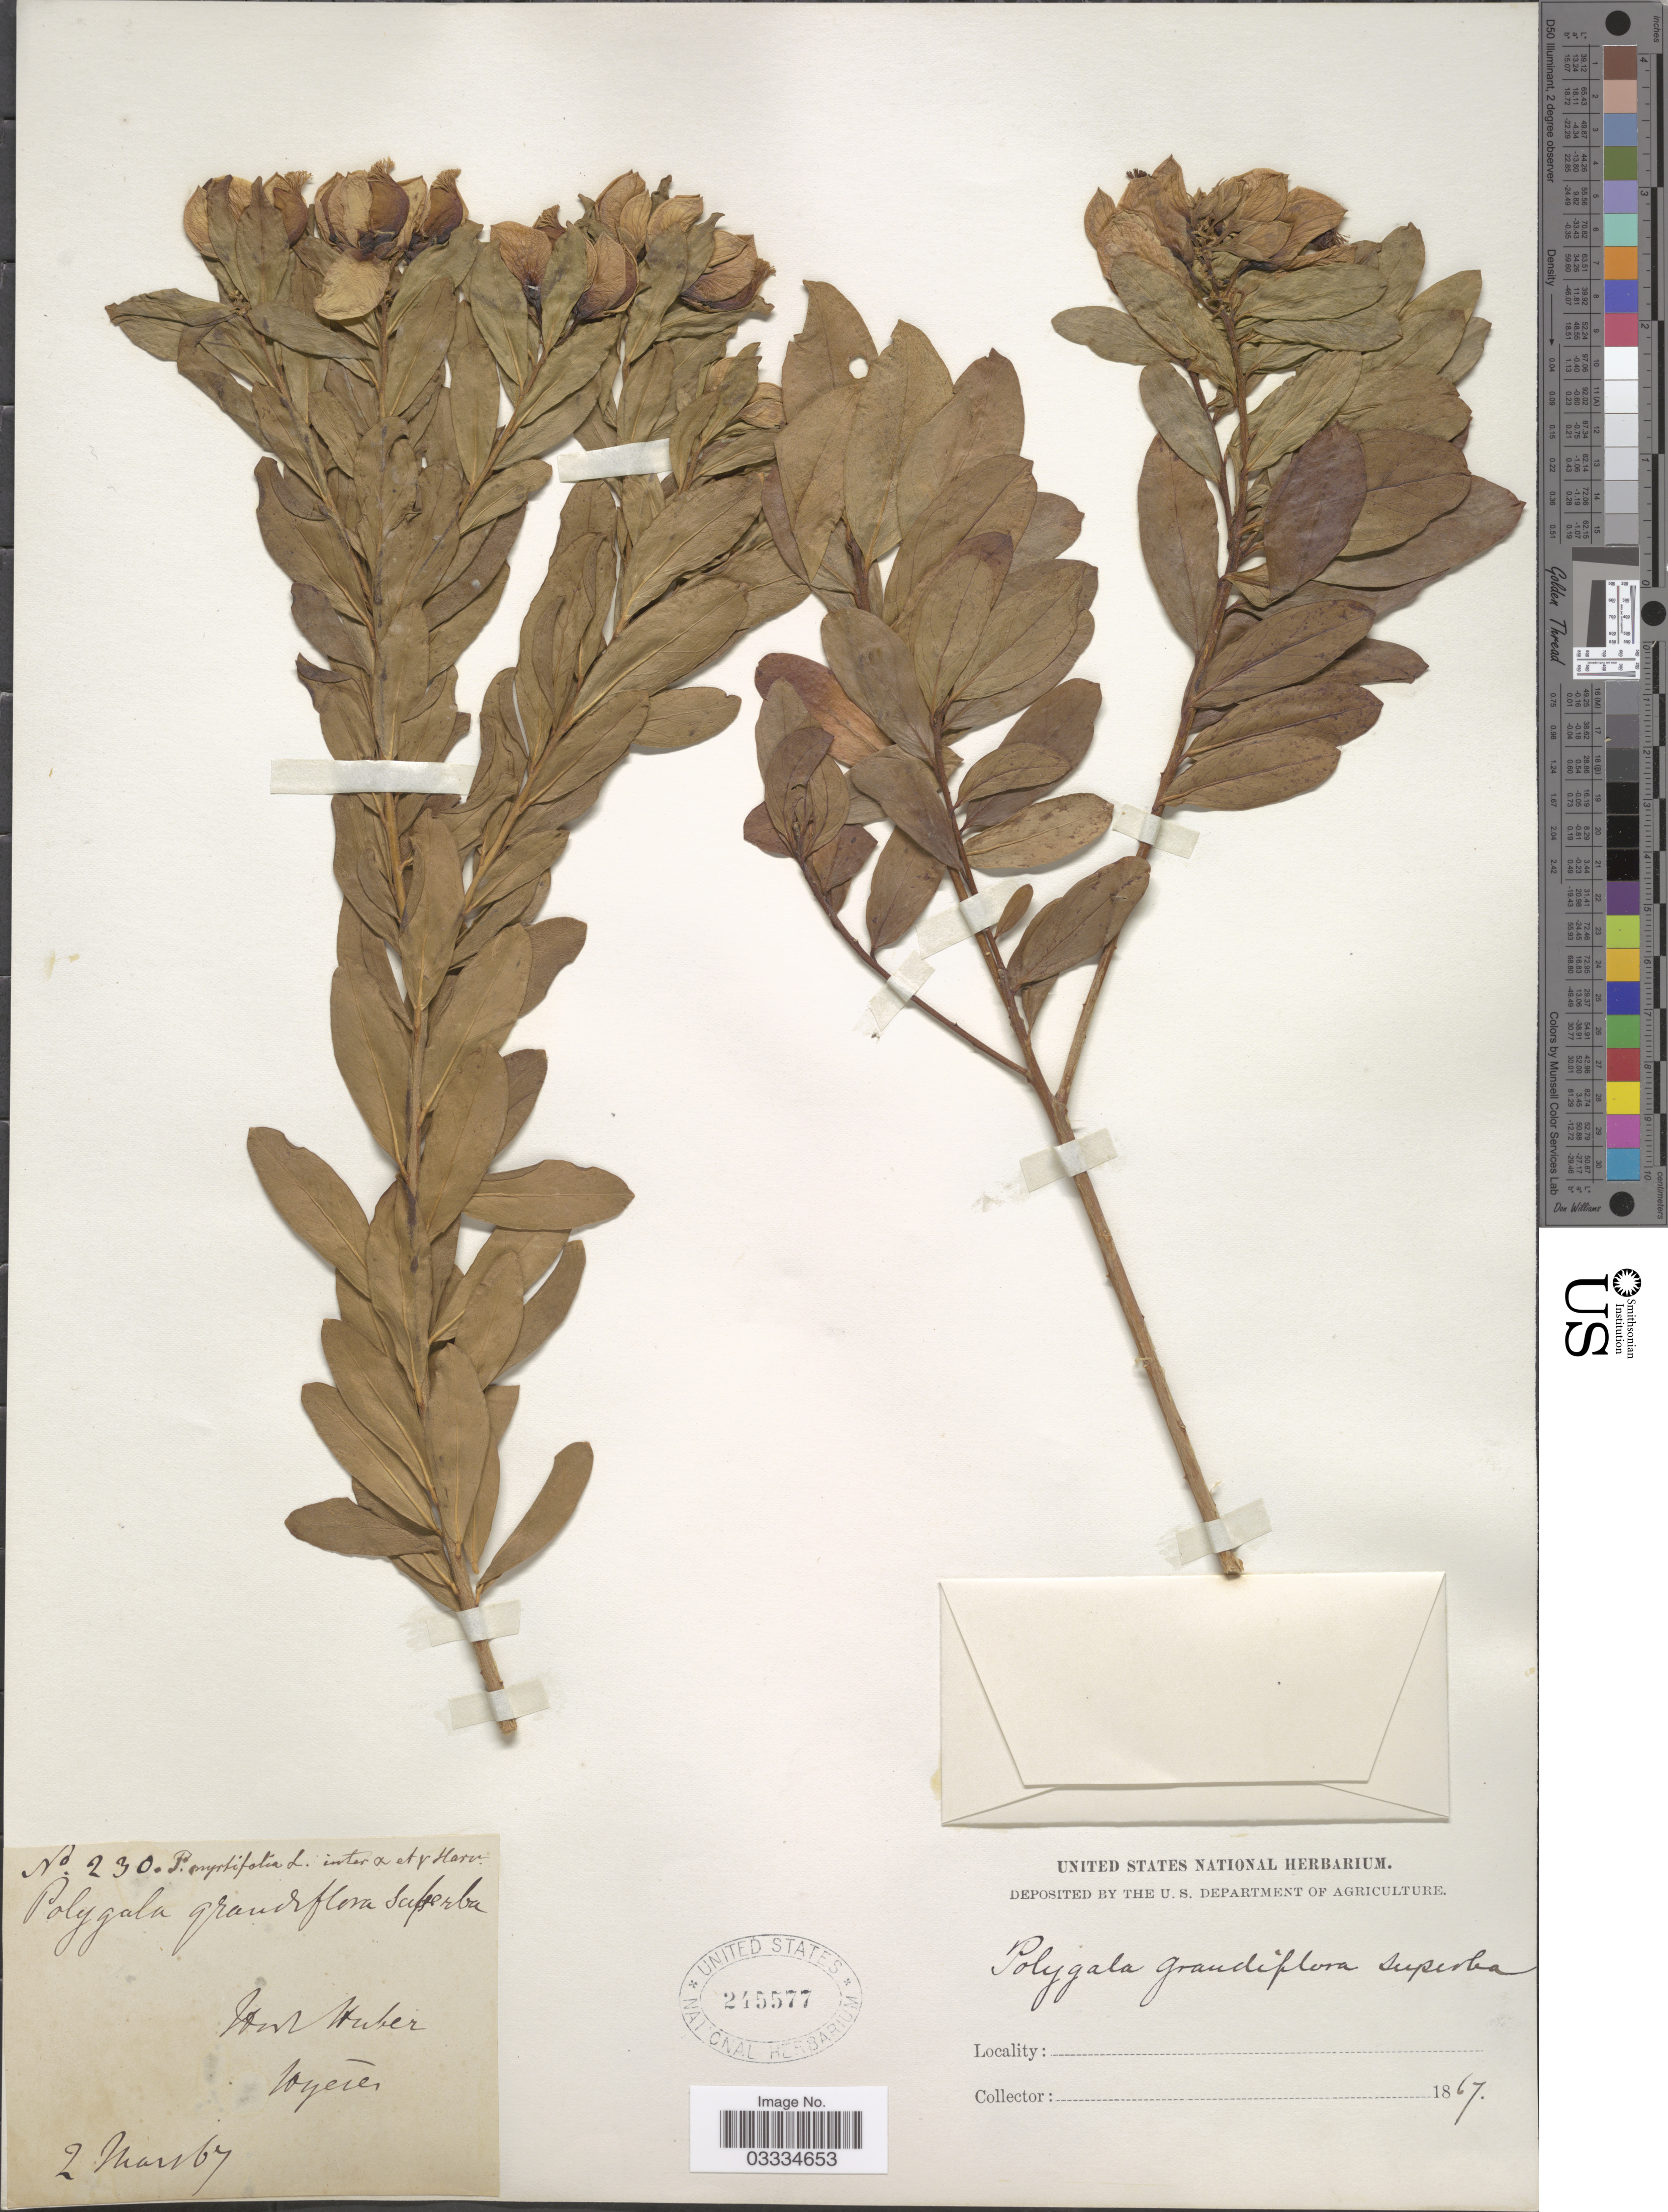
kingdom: Plantae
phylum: Tracheophyta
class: Magnoliopsida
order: Fabales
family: Polygalaceae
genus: Polygala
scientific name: Polygala myrtifolia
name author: L.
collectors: ex herb. United States National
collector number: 230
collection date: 1867-03-02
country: France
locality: Hort Huber. Hyeres.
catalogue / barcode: US 245577